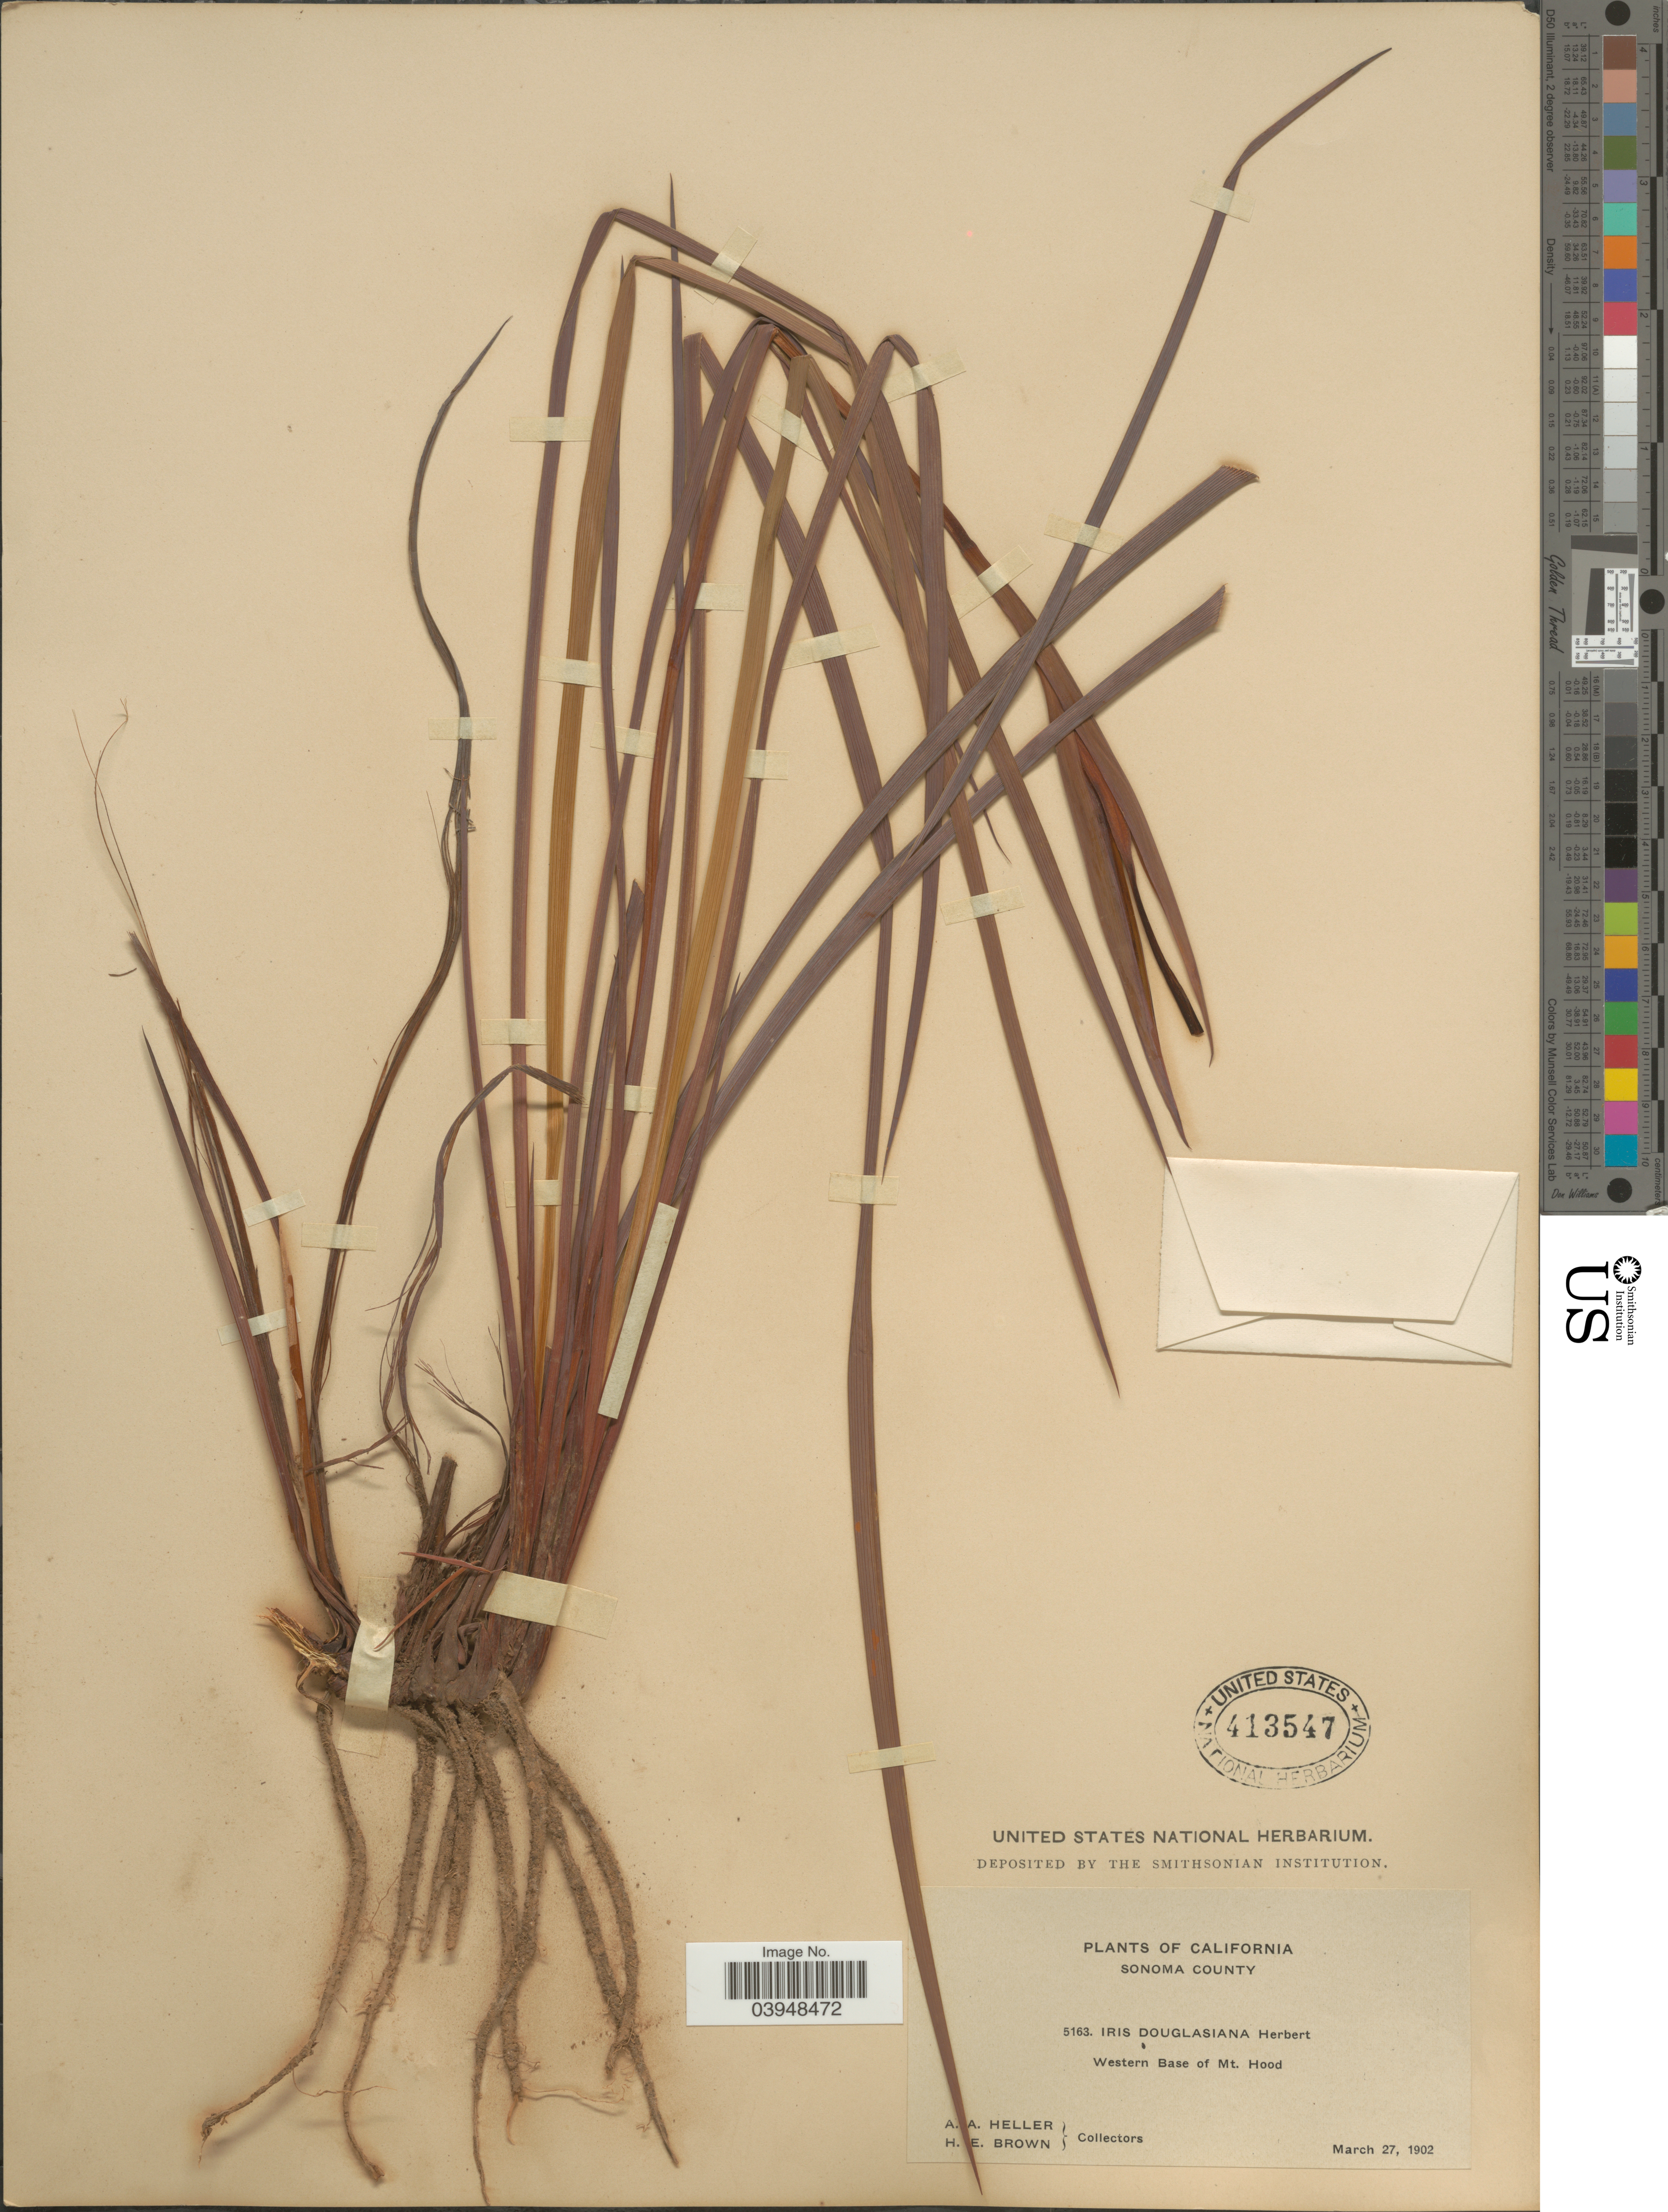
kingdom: Plantae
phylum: Tracheophyta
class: Liliopsida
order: Asparagales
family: Iridaceae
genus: Iris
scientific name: Iris douglasiana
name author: Herb.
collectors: A. A. Heller & H. E. Brown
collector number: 5163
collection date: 1902-03-27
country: United States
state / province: California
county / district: Sonoma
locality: Sonoma County. Western Base of Mt. Hood.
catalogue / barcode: US 413547